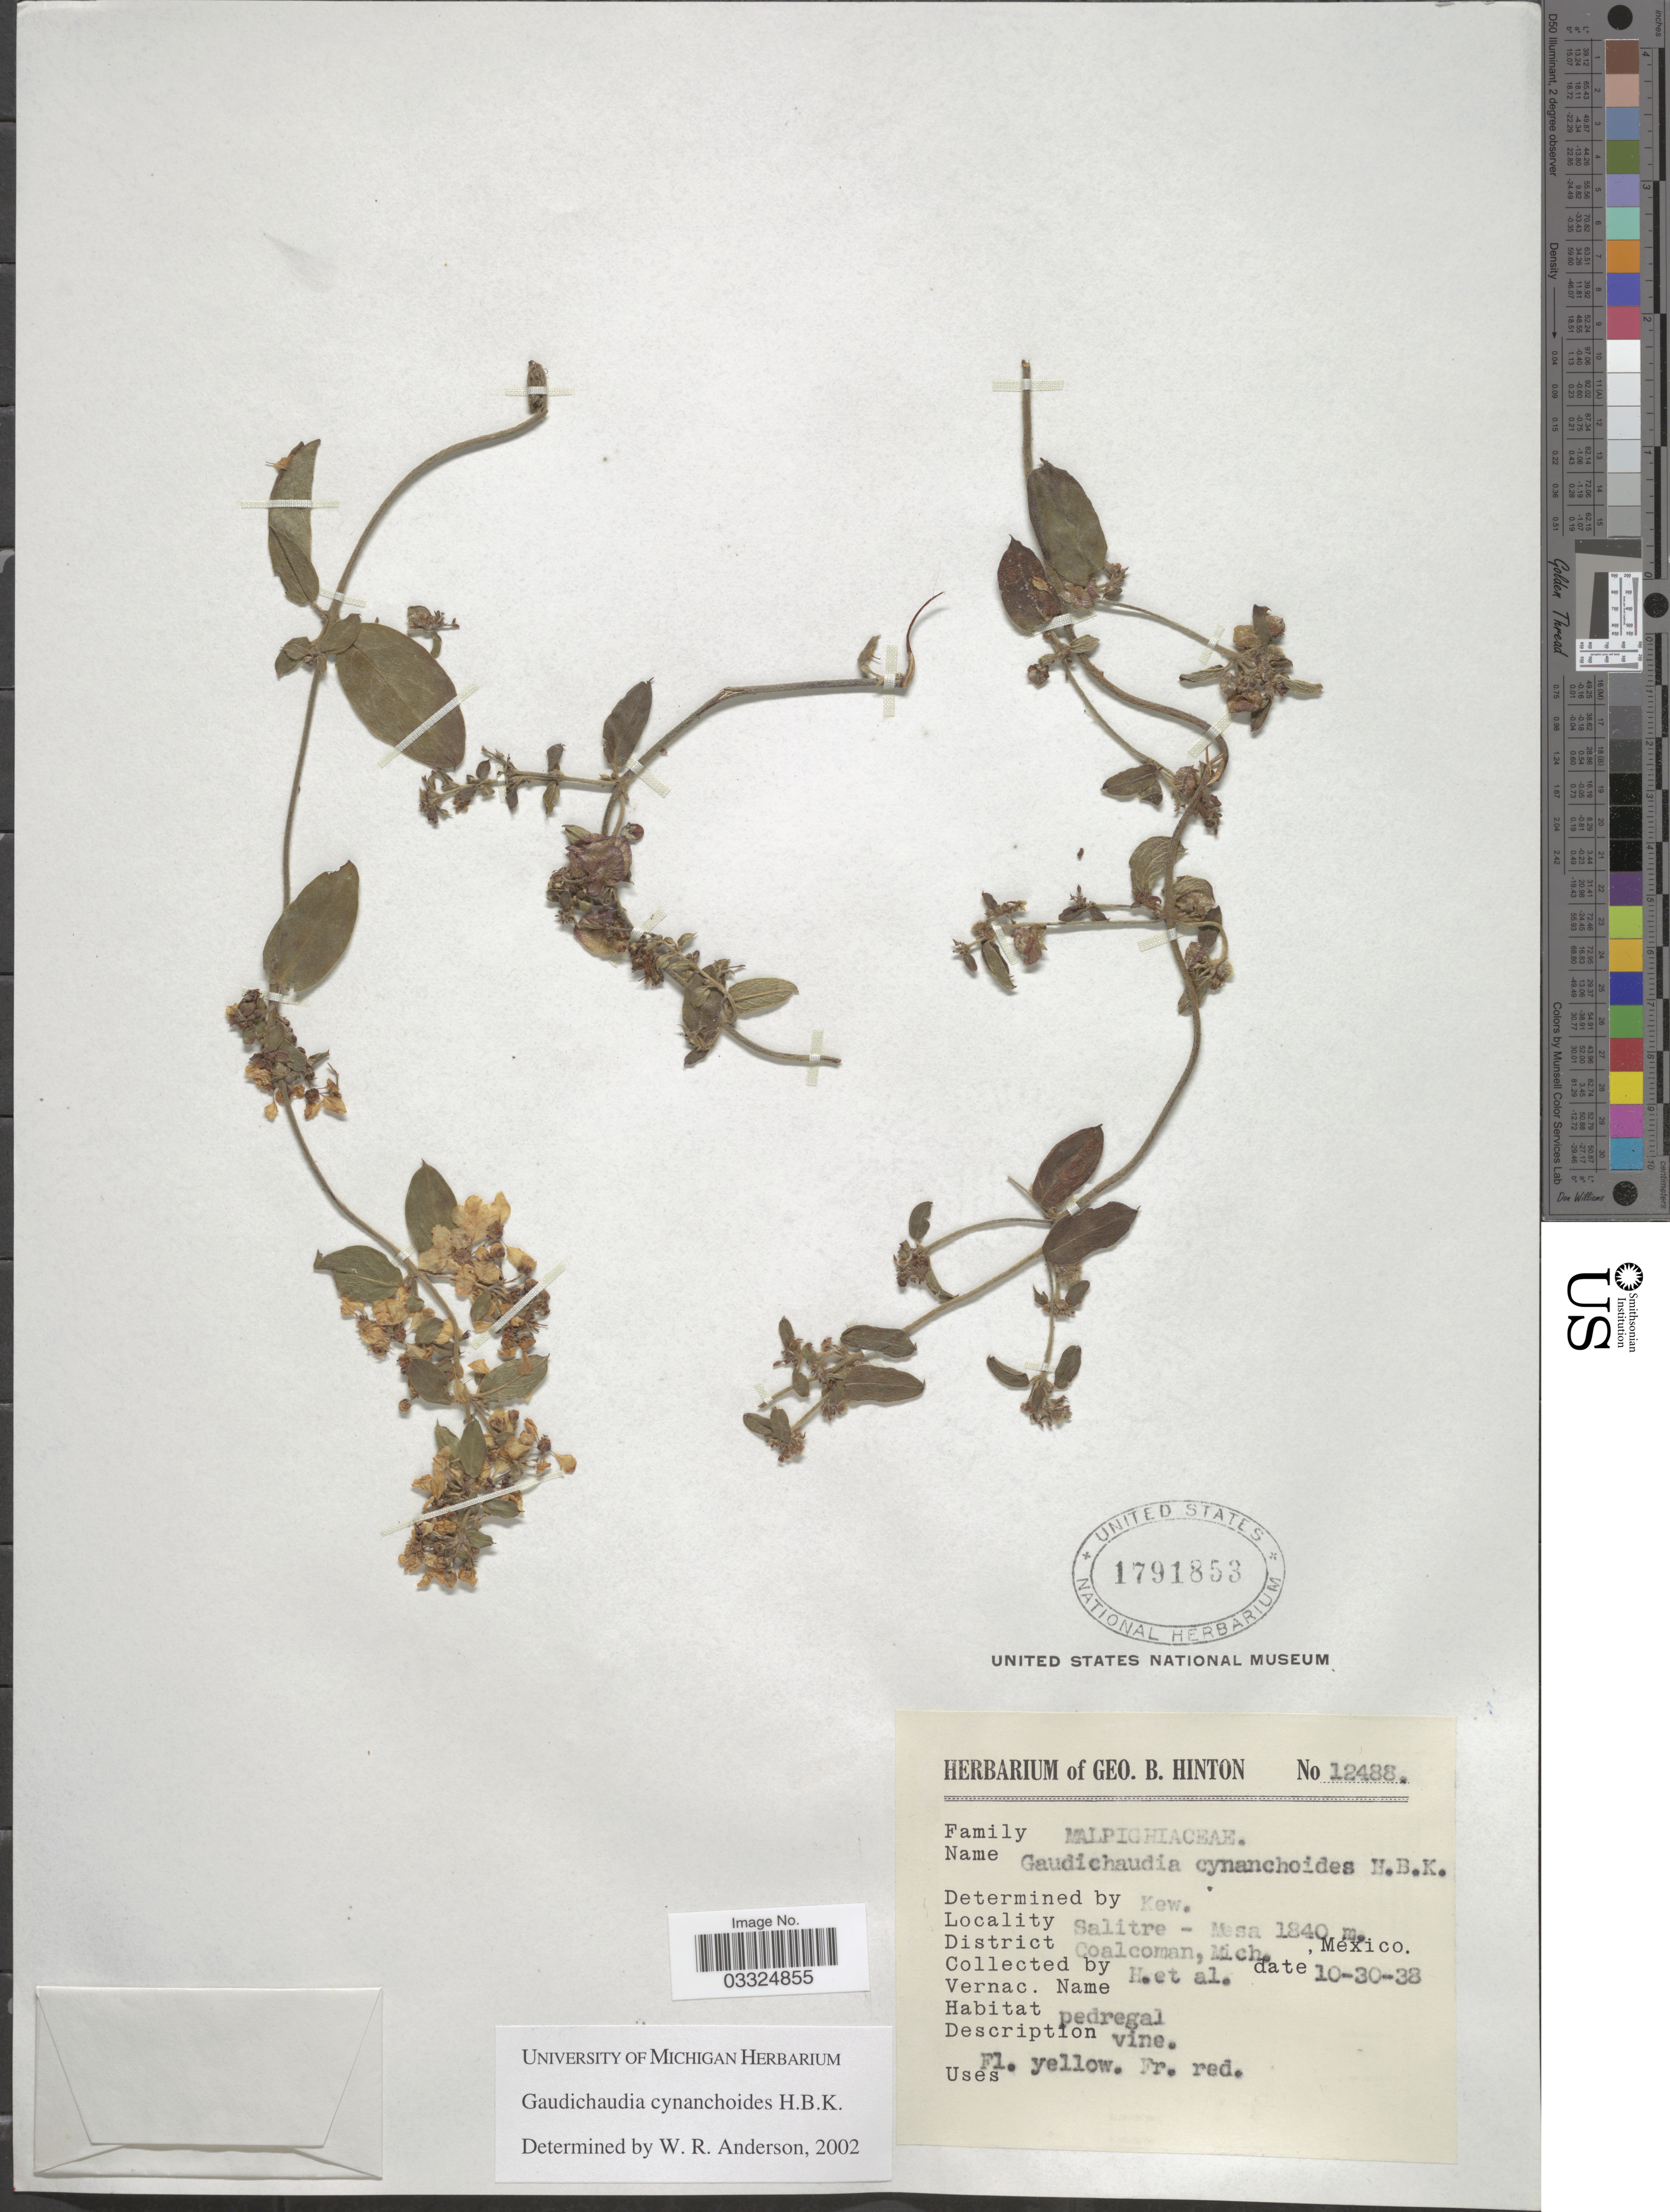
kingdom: Plantae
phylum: Tracheophyta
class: Magnoliopsida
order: Malpighiales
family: Malpighiaceae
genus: Gaudichaudia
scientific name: Gaudichaudia cynanchoides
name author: Kunth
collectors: G. B. Hinton & et al.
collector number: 12488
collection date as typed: Transcribed d/m/y: 30/10/38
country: Mexico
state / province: Michoacán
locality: Salitre - Mesa. District Coalcoman.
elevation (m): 1840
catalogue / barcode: US 1791853